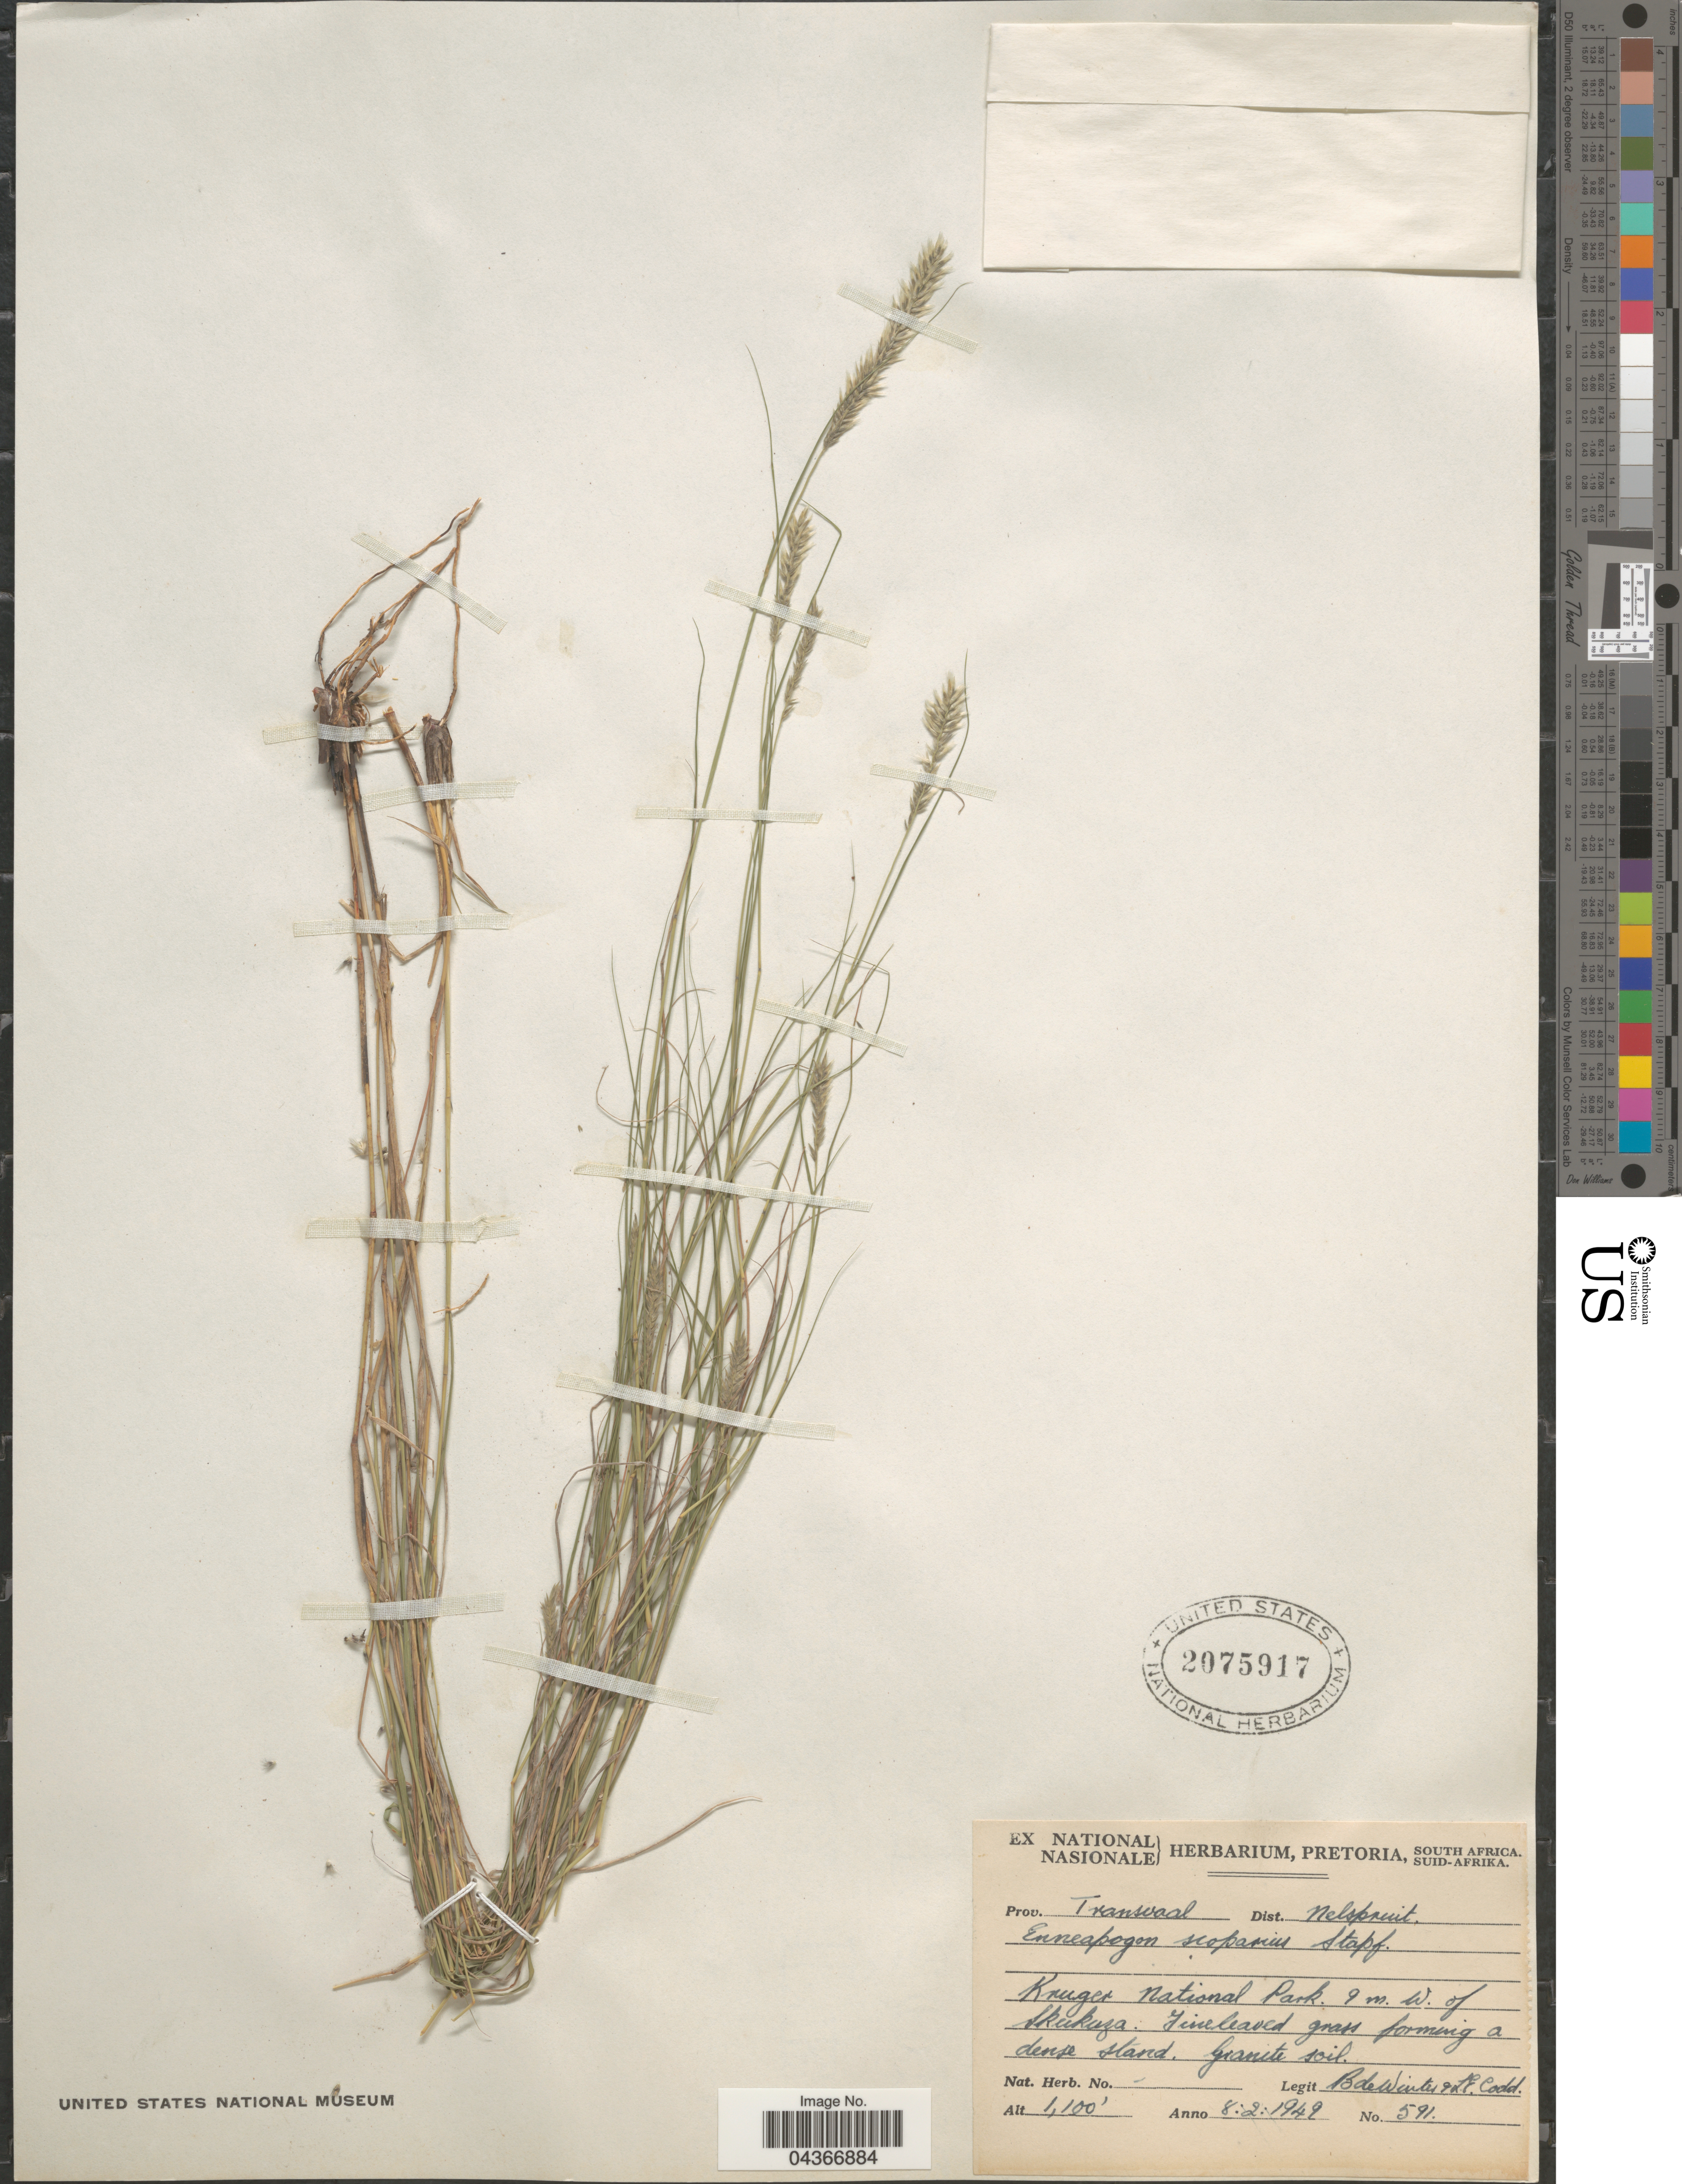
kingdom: Plantae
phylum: Tracheophyta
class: Liliopsida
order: Poales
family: Poaceae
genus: Enneapogon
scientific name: Enneapogon scoparius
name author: Stapf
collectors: B. de Winter & L. Codd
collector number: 591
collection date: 1949-02-08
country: South Africa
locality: Prov. Transvaal. Dist. Nelspruit. Kruger National Park. 9 m. W. of Skukuza.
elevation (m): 335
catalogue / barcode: US 2075917